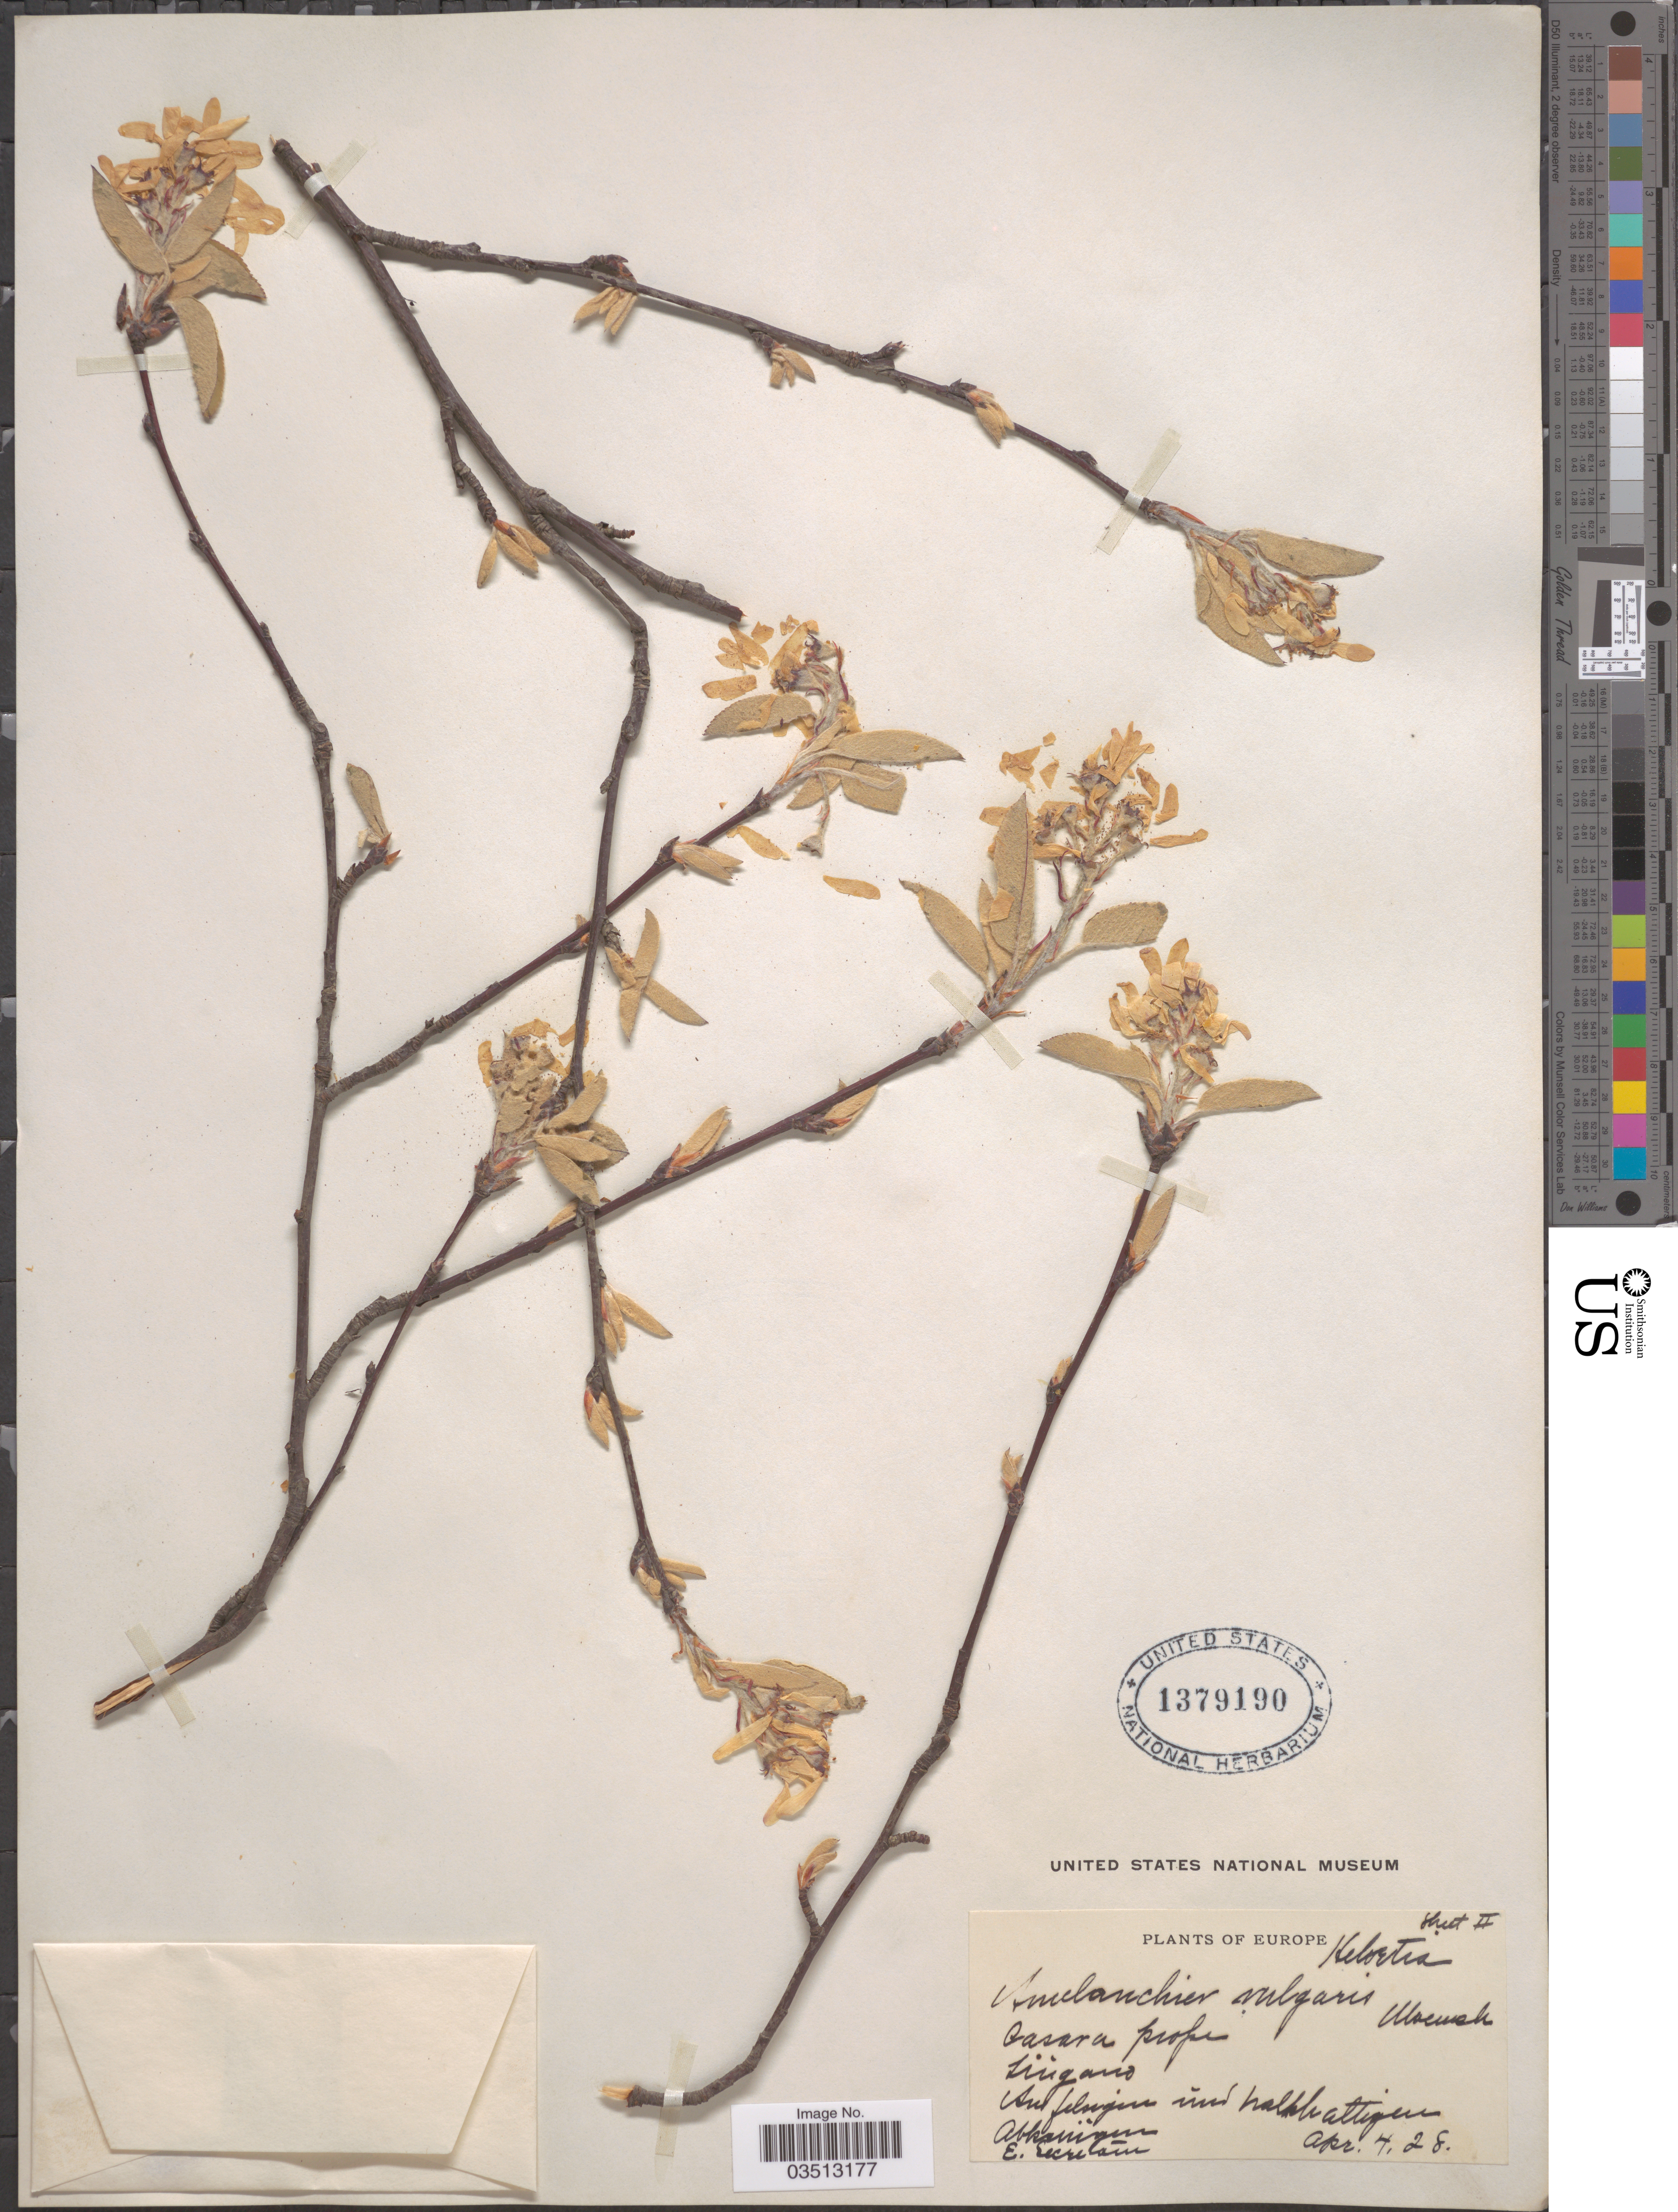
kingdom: Plantae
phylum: Tracheophyta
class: Magnoliopsida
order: Rosales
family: Rosaceae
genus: Amelanchier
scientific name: Amelanchier vulgaris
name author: Moench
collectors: E. Secretan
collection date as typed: Transcribed d/m/y: 4/4/28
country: Switzerland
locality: Helvetia. Casara prope Lügano. Am felsigen und Kalkhattingen Abhängen.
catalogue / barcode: US 1379190